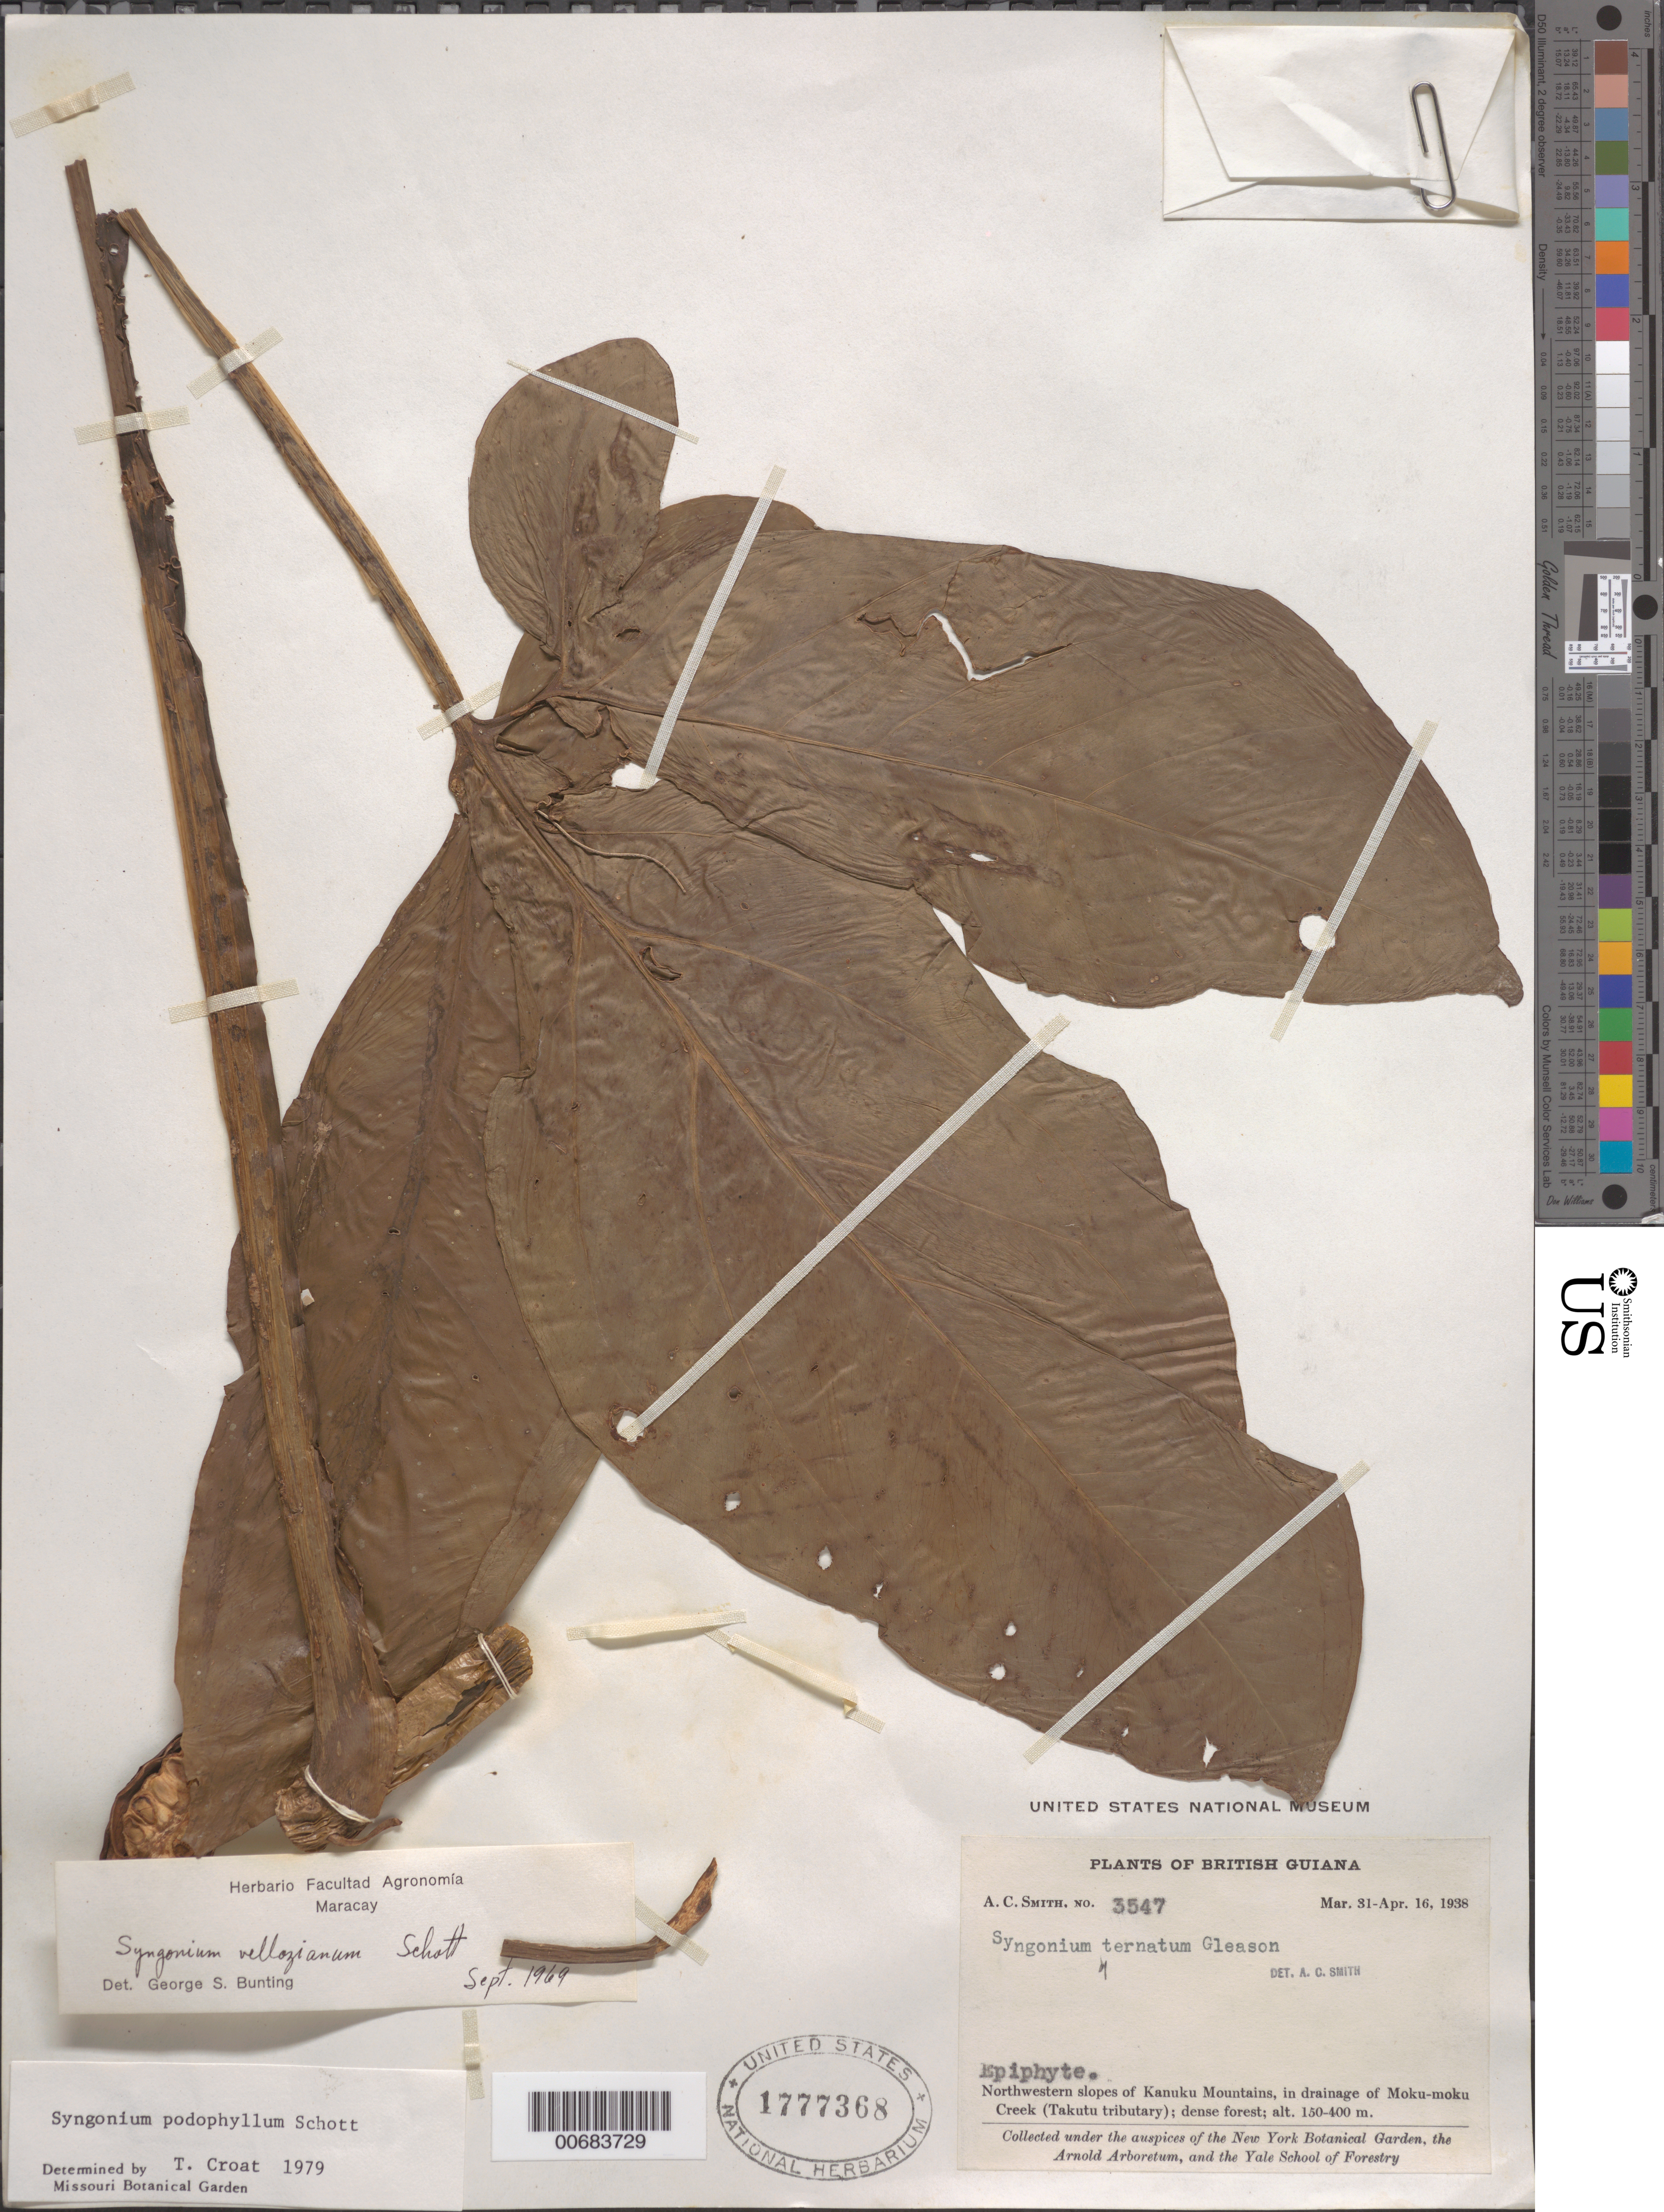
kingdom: Plantae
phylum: Tracheophyta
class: Liliopsida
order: Alismatales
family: Araceae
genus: Syngonium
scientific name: Syngonium podophyllum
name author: Schott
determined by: Croat, Thomas B., Missouri Botanical Garden (MO)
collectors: A. C. Smith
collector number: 3547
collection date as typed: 31-Mar-38 to 16-Apr-38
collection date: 1938-03-31/1938-04-16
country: Guyana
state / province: U. Takutu-U. Essequibo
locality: Kanuku Mts., NW slopes, in drainage of Moku-moku Creek (Takutu tributary)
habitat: Dense forest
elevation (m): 150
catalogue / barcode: US 1777368